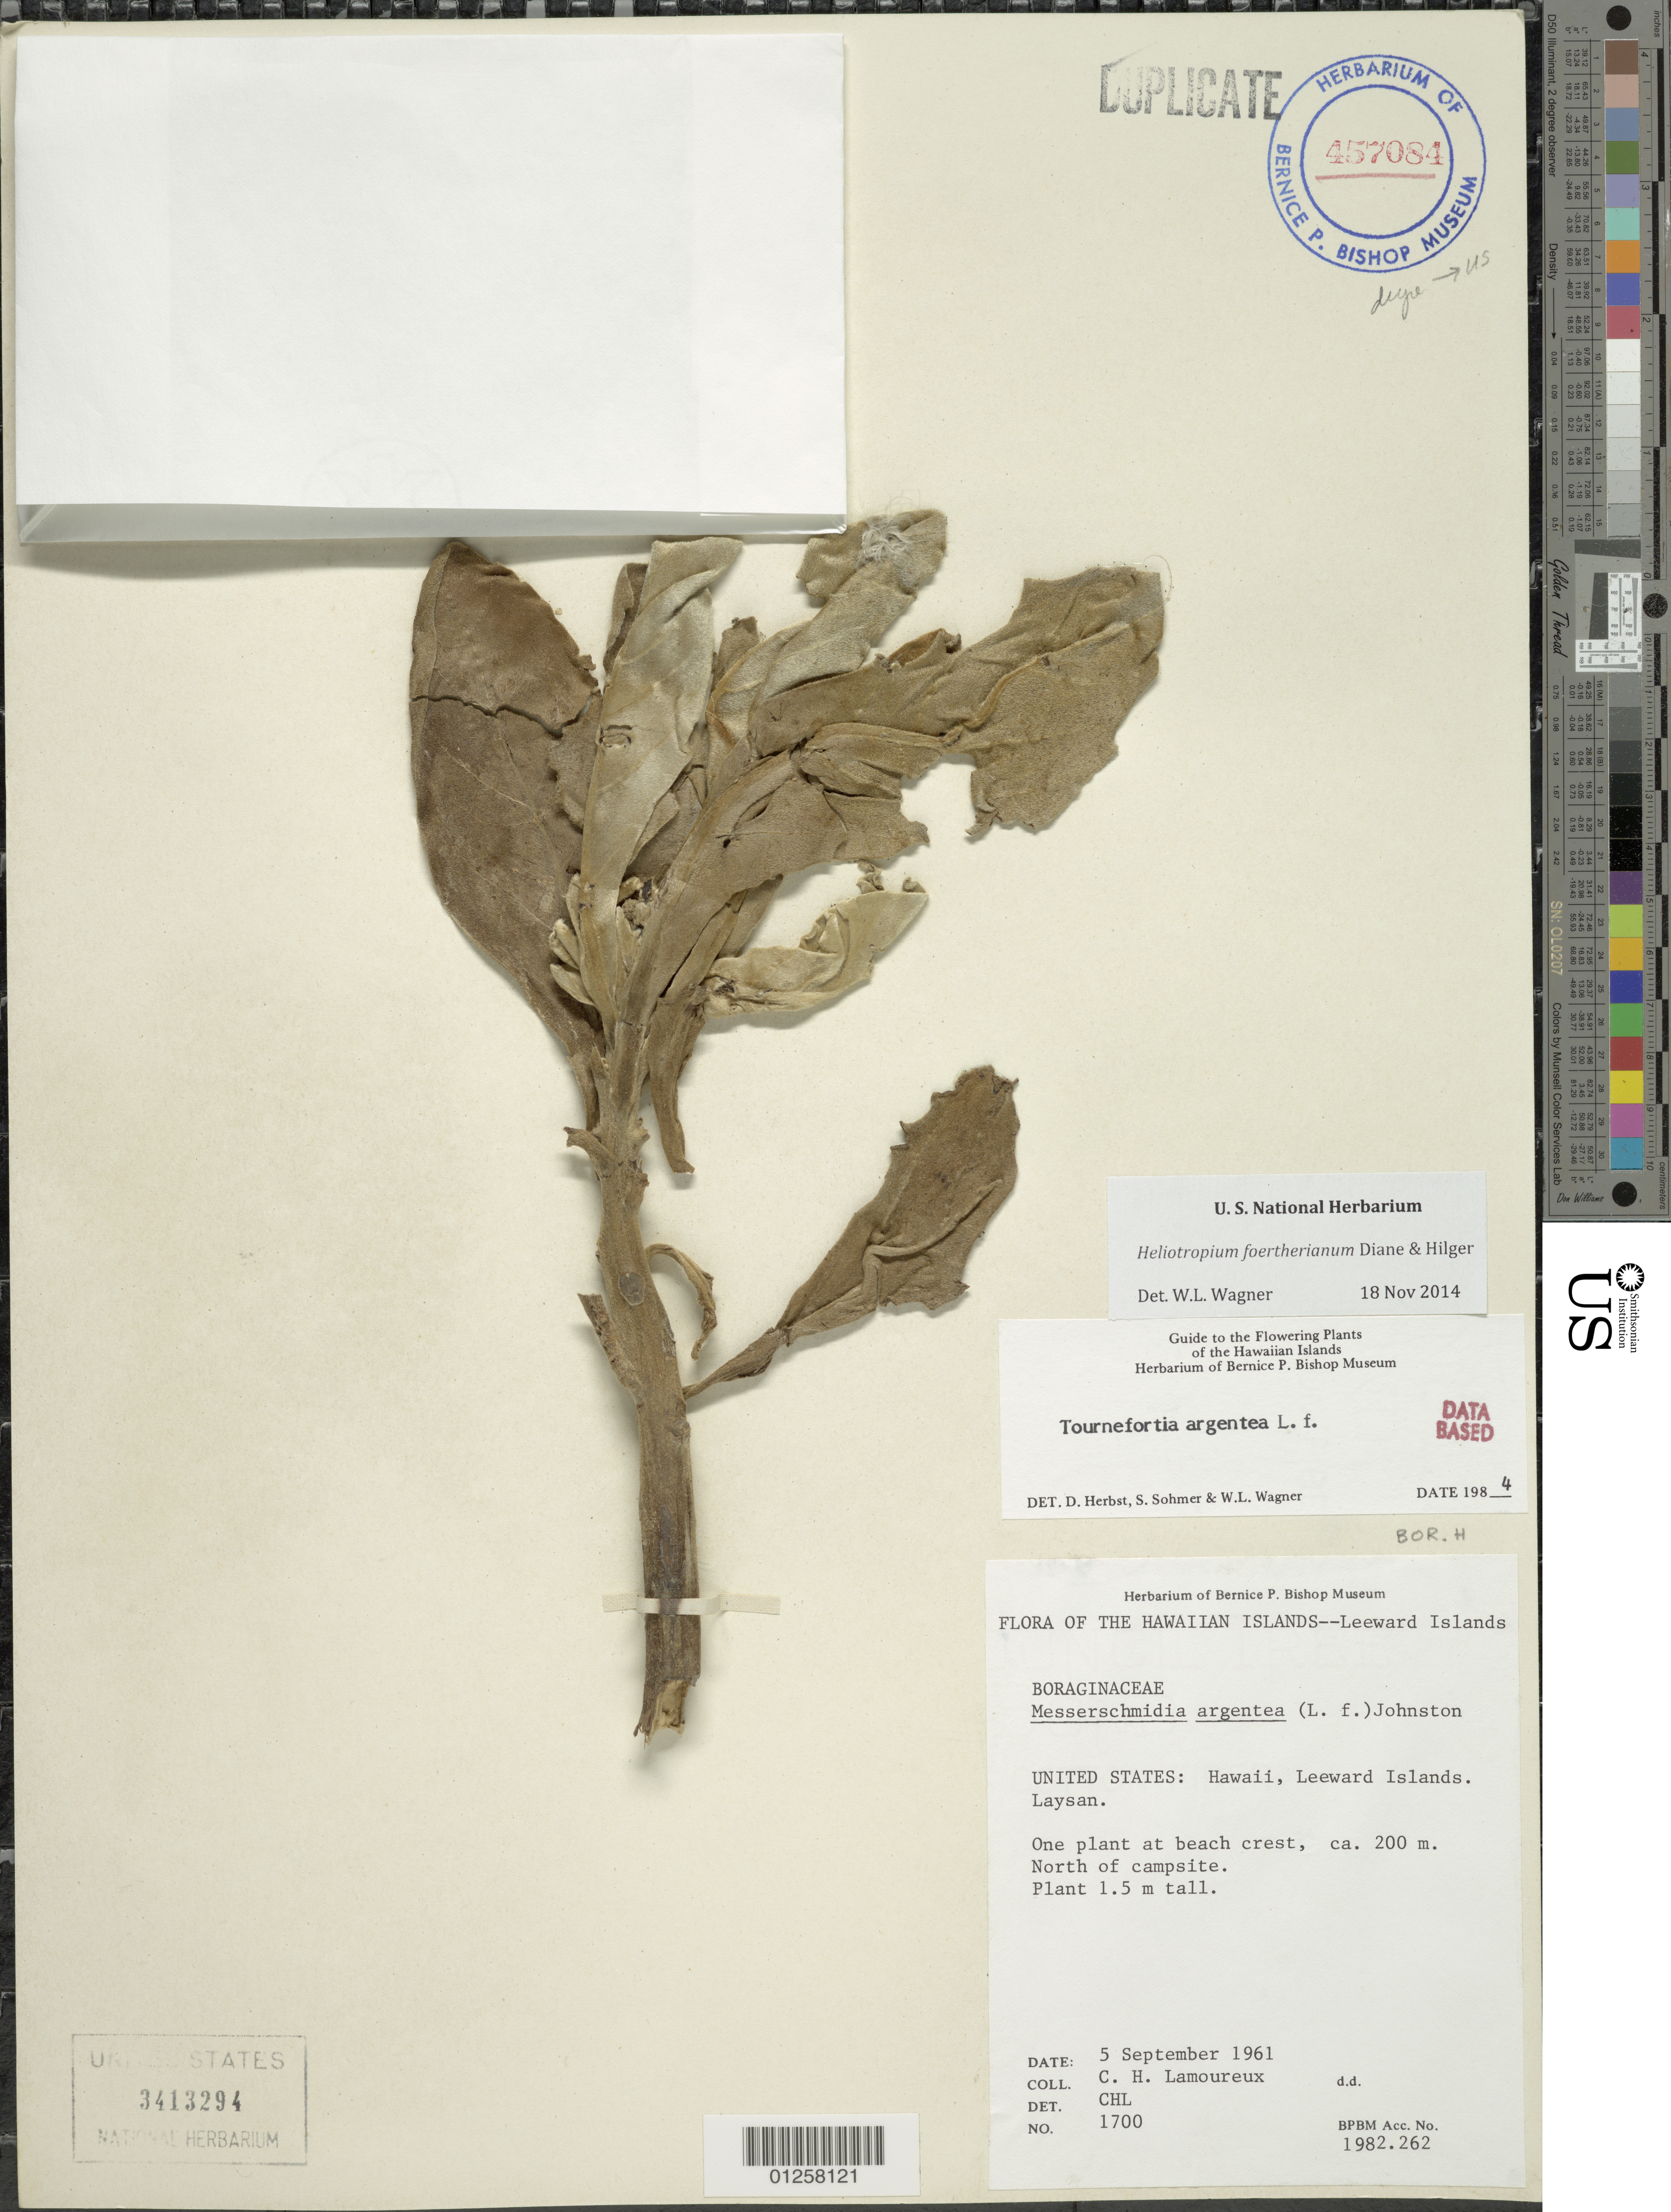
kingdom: Plantae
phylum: Tracheophyta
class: Magnoliopsida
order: Boraginales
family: Heliotropiaceae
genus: Heliotropium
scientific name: Heliotropium arboreum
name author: (Blanco) Mabberley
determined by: Wagner, W. L., (BOT), Smithsonian Institution - National Museum of Natural History (UNITED STATES)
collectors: C. H. Lamoureux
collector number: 1700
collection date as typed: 5 Sep 1961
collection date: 1961-09-05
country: United States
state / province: Hawaii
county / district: Honolulu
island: Laysan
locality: Laysan, Leeward Island.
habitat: At beach crest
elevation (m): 200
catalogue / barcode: US 3413294